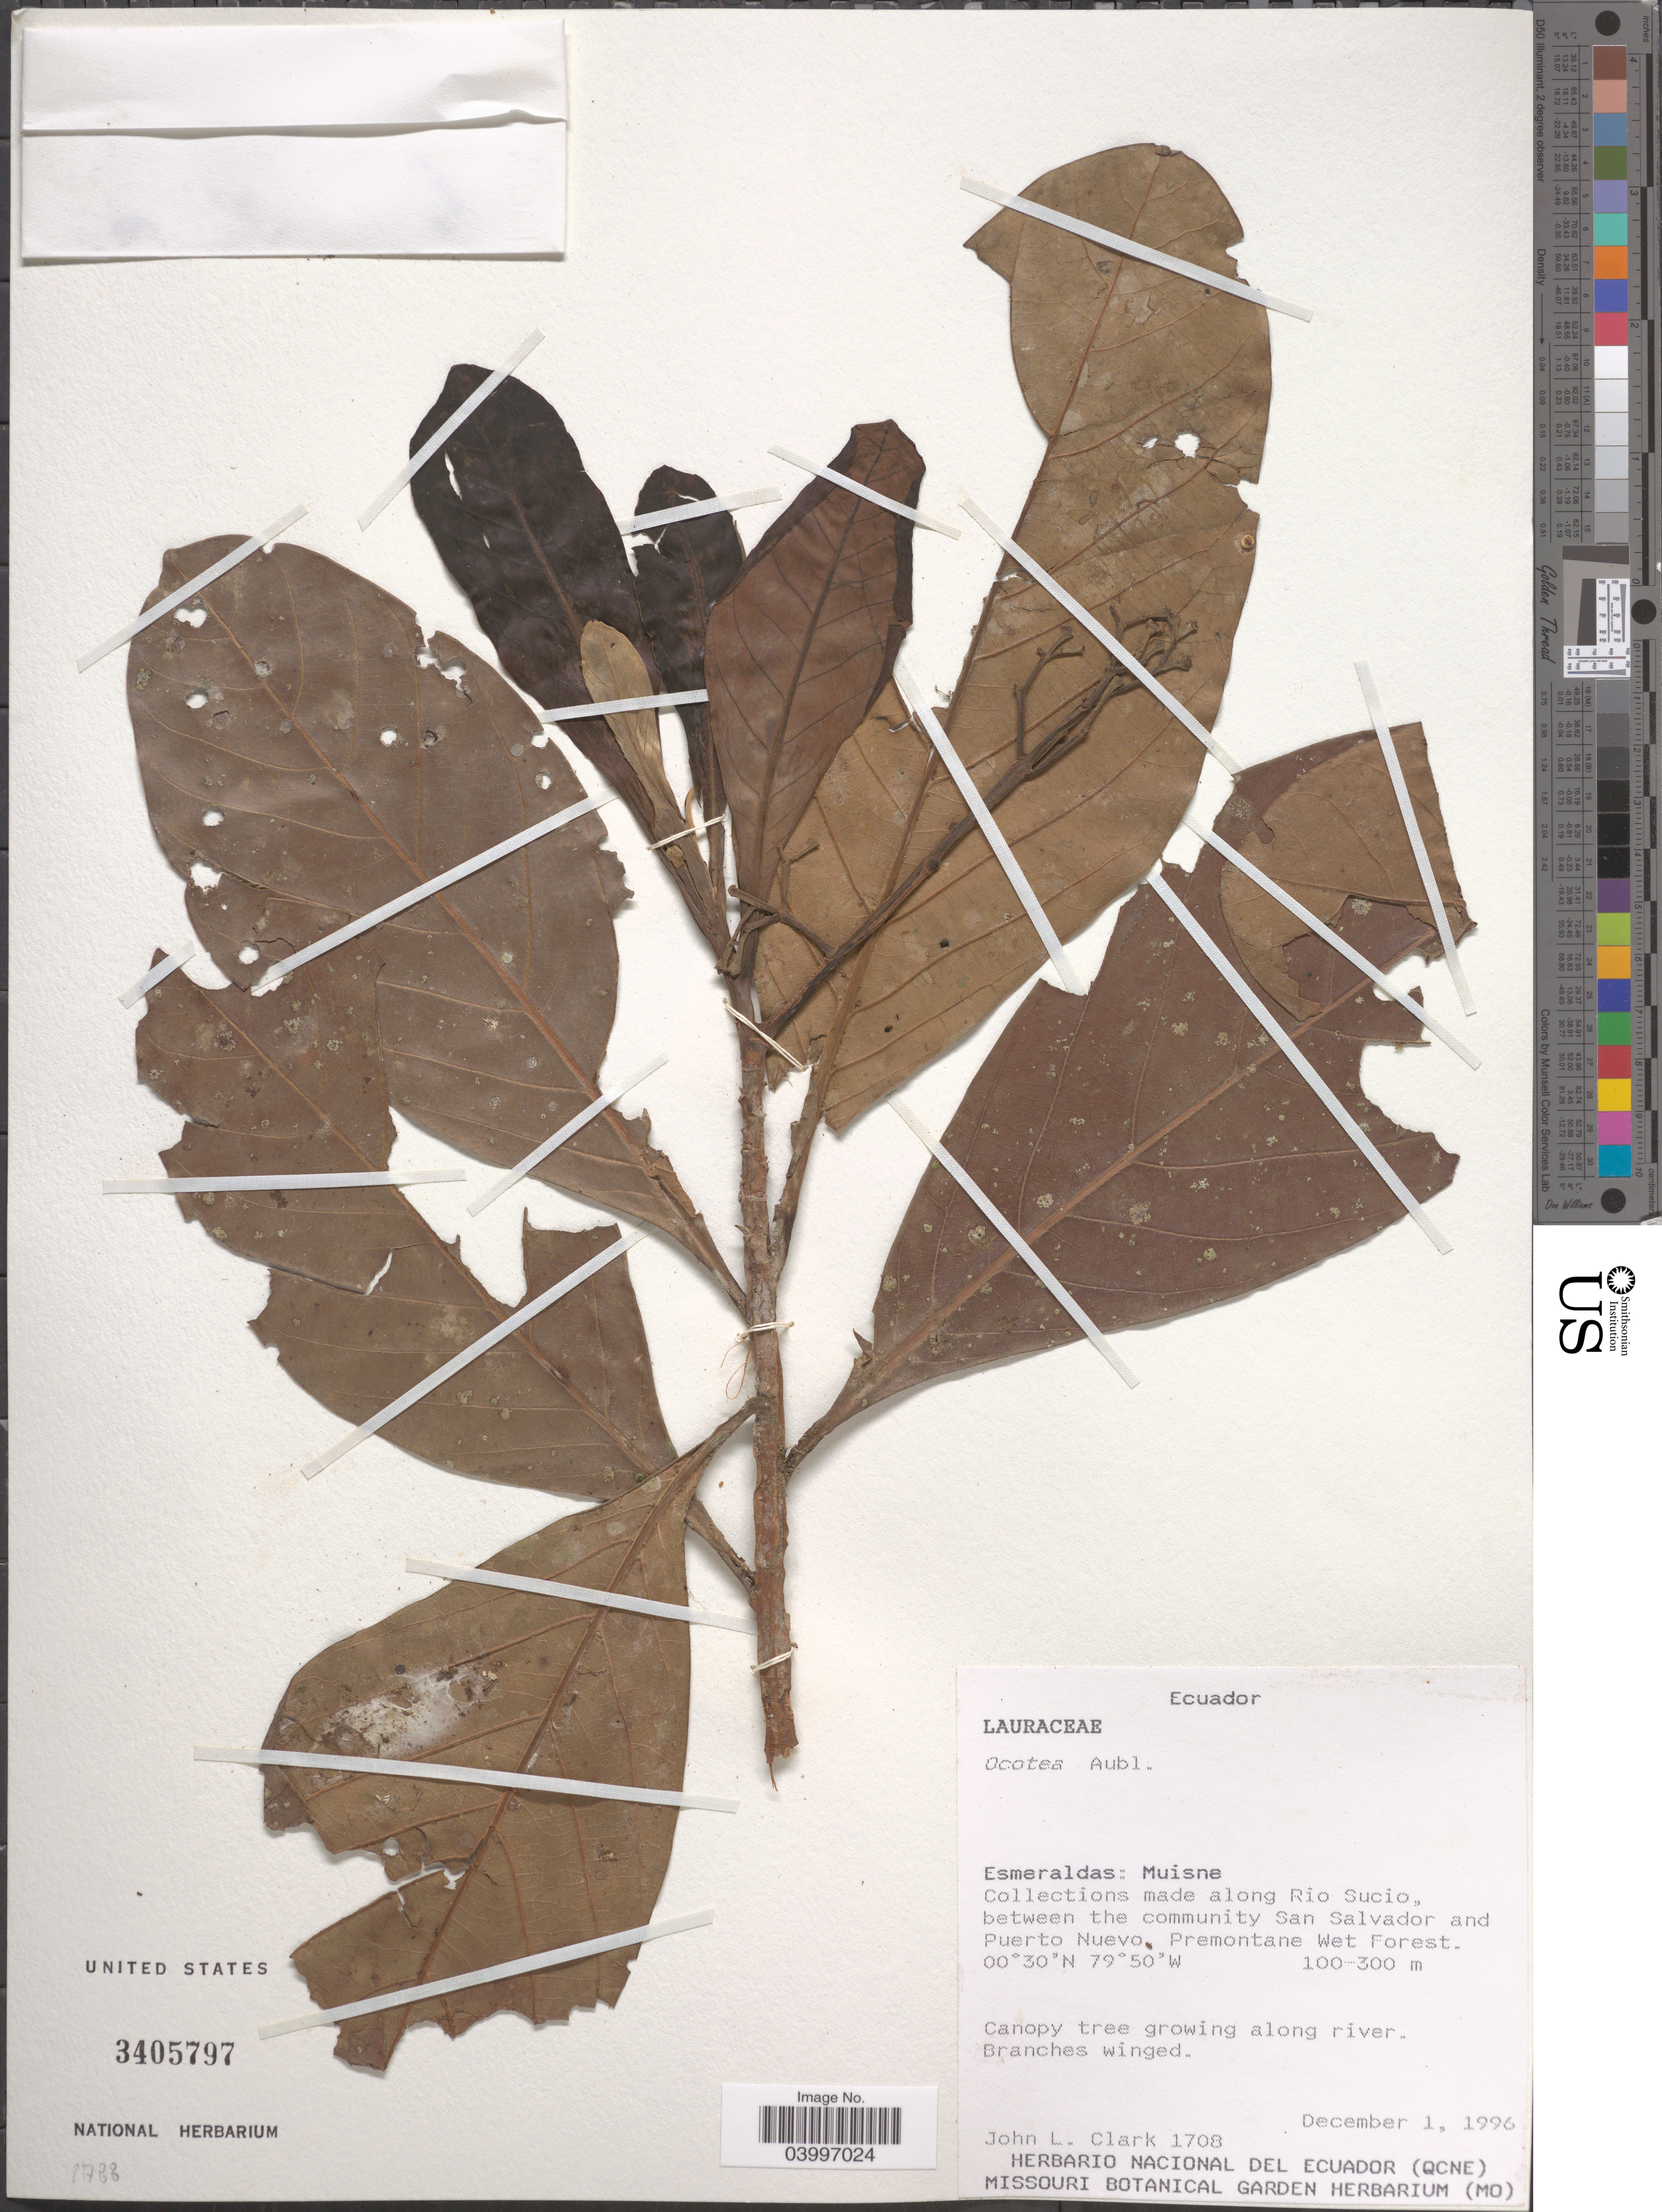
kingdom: Plantae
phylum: Tracheophyta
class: Magnoliopsida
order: Laurales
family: Lauraceae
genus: Ocotea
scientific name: Ocotea sp.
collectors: J. L. Clark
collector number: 1708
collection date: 1996-12-01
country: Ecuador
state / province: Esmeraldas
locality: Muisne. Along Rio Sucio, between the community San Salvador and Puerto Nuevo.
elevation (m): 100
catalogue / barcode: US 3405797